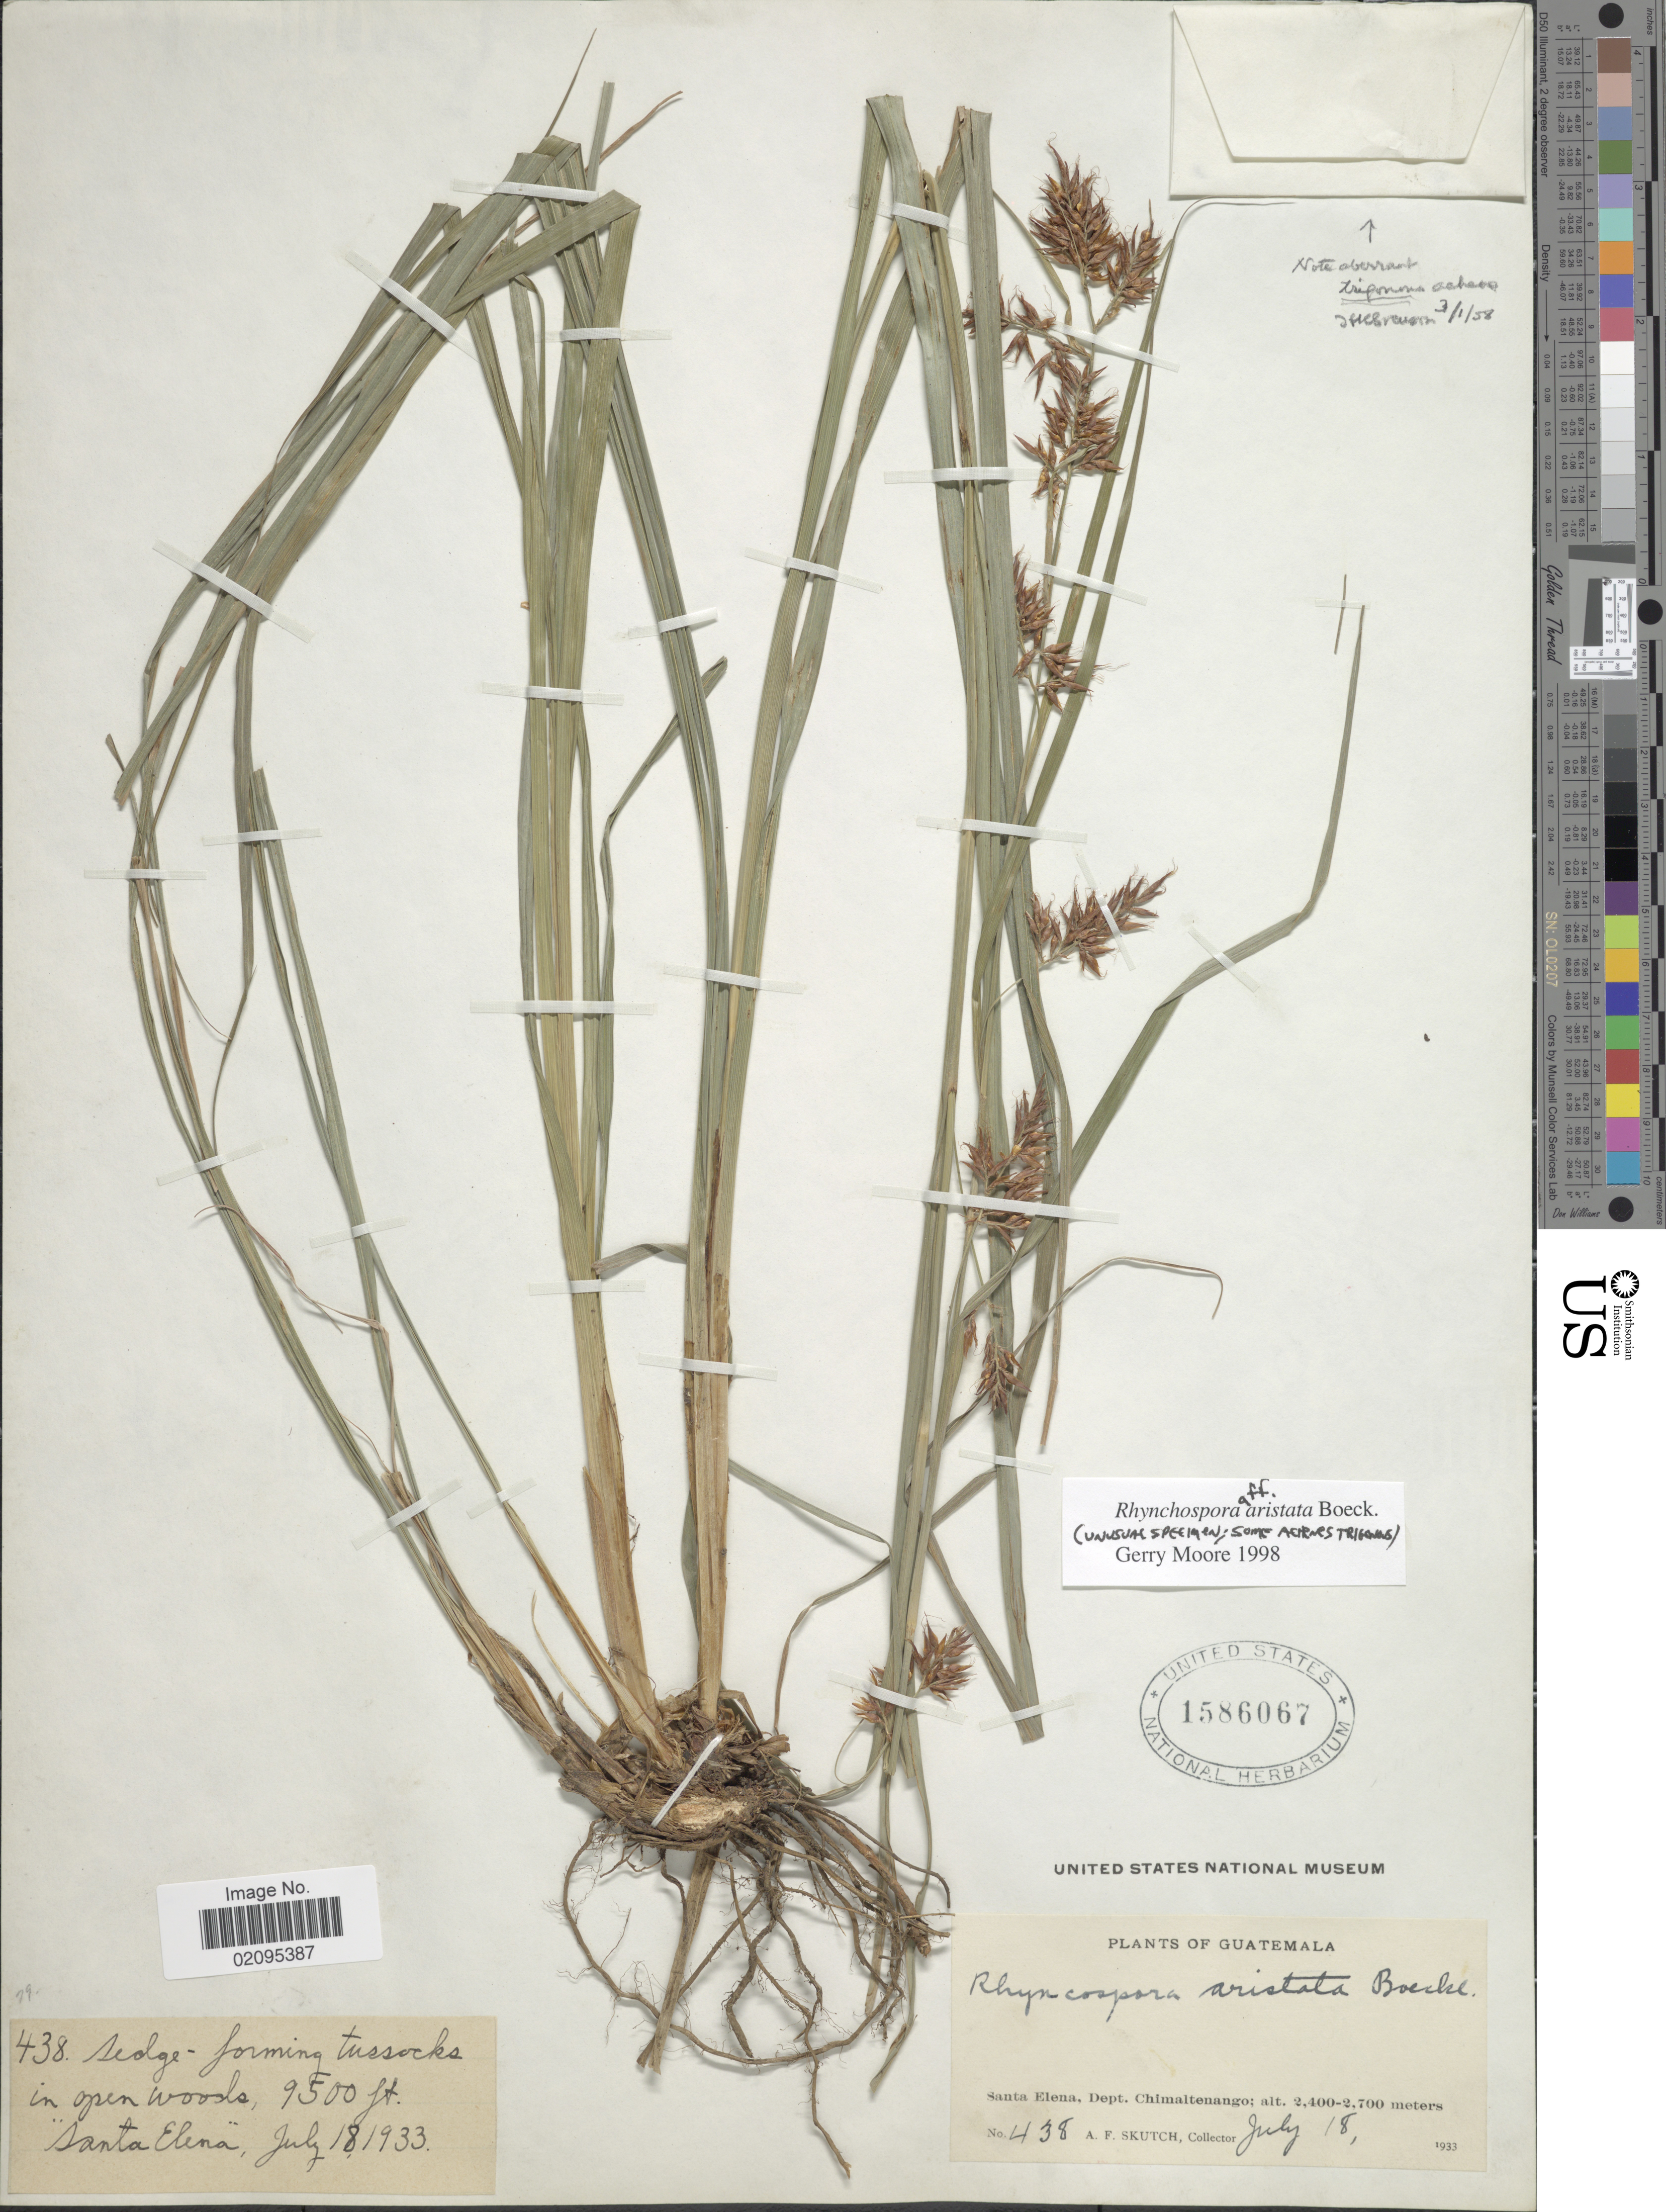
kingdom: Plantae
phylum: Tracheophyta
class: Liliopsida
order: Poales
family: Cyperaceae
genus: Rhynchospora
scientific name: Rhynchospora aristata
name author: Boeckeler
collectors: A. F. Skutch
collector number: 438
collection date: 1933-07-18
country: Guatemala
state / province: Chimaltenango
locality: Santa Elena, in open woods, sedge-forming tussocks.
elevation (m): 2896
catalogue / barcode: US 1586067